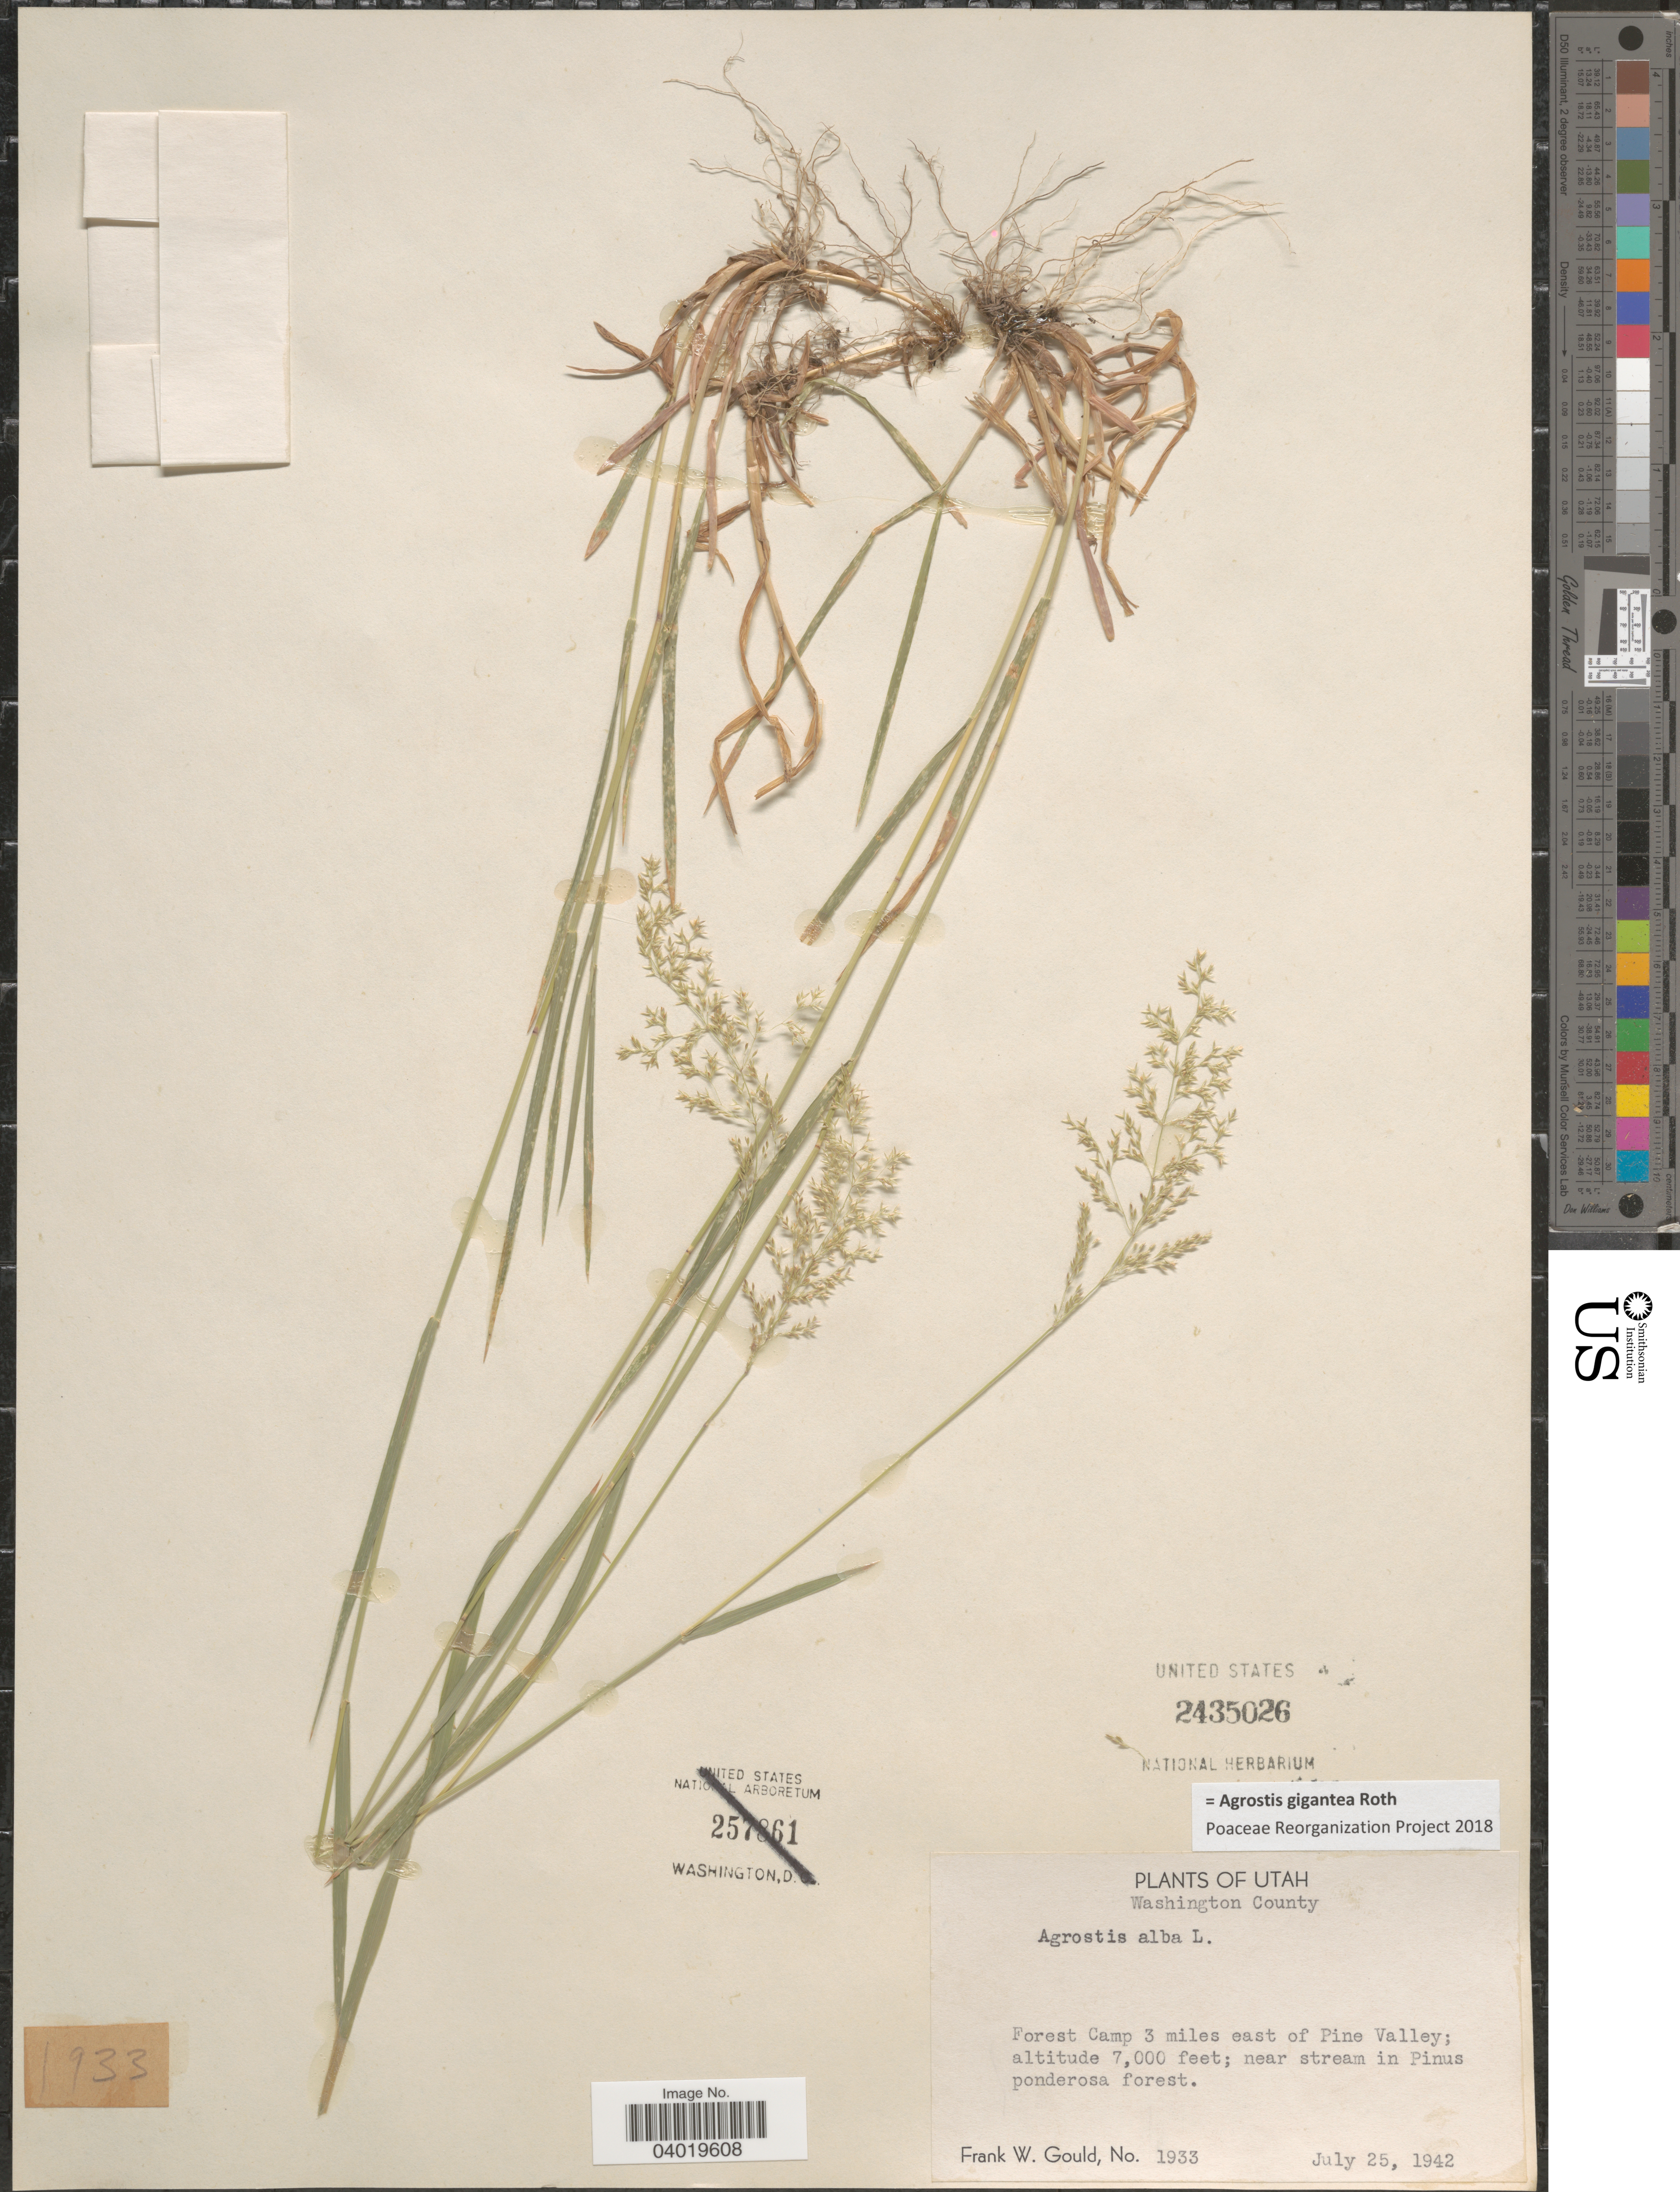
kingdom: Plantae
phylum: Tracheophyta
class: Liliopsida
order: Poales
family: Poaceae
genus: Agrostis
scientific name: Agrostis gigantea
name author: Roth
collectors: F. W. Gould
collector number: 1933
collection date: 1942-07-25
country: United States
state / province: Utah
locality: Washington County. Forest Camp 3 miles east of Pine Valley.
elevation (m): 2134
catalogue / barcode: US 2435026